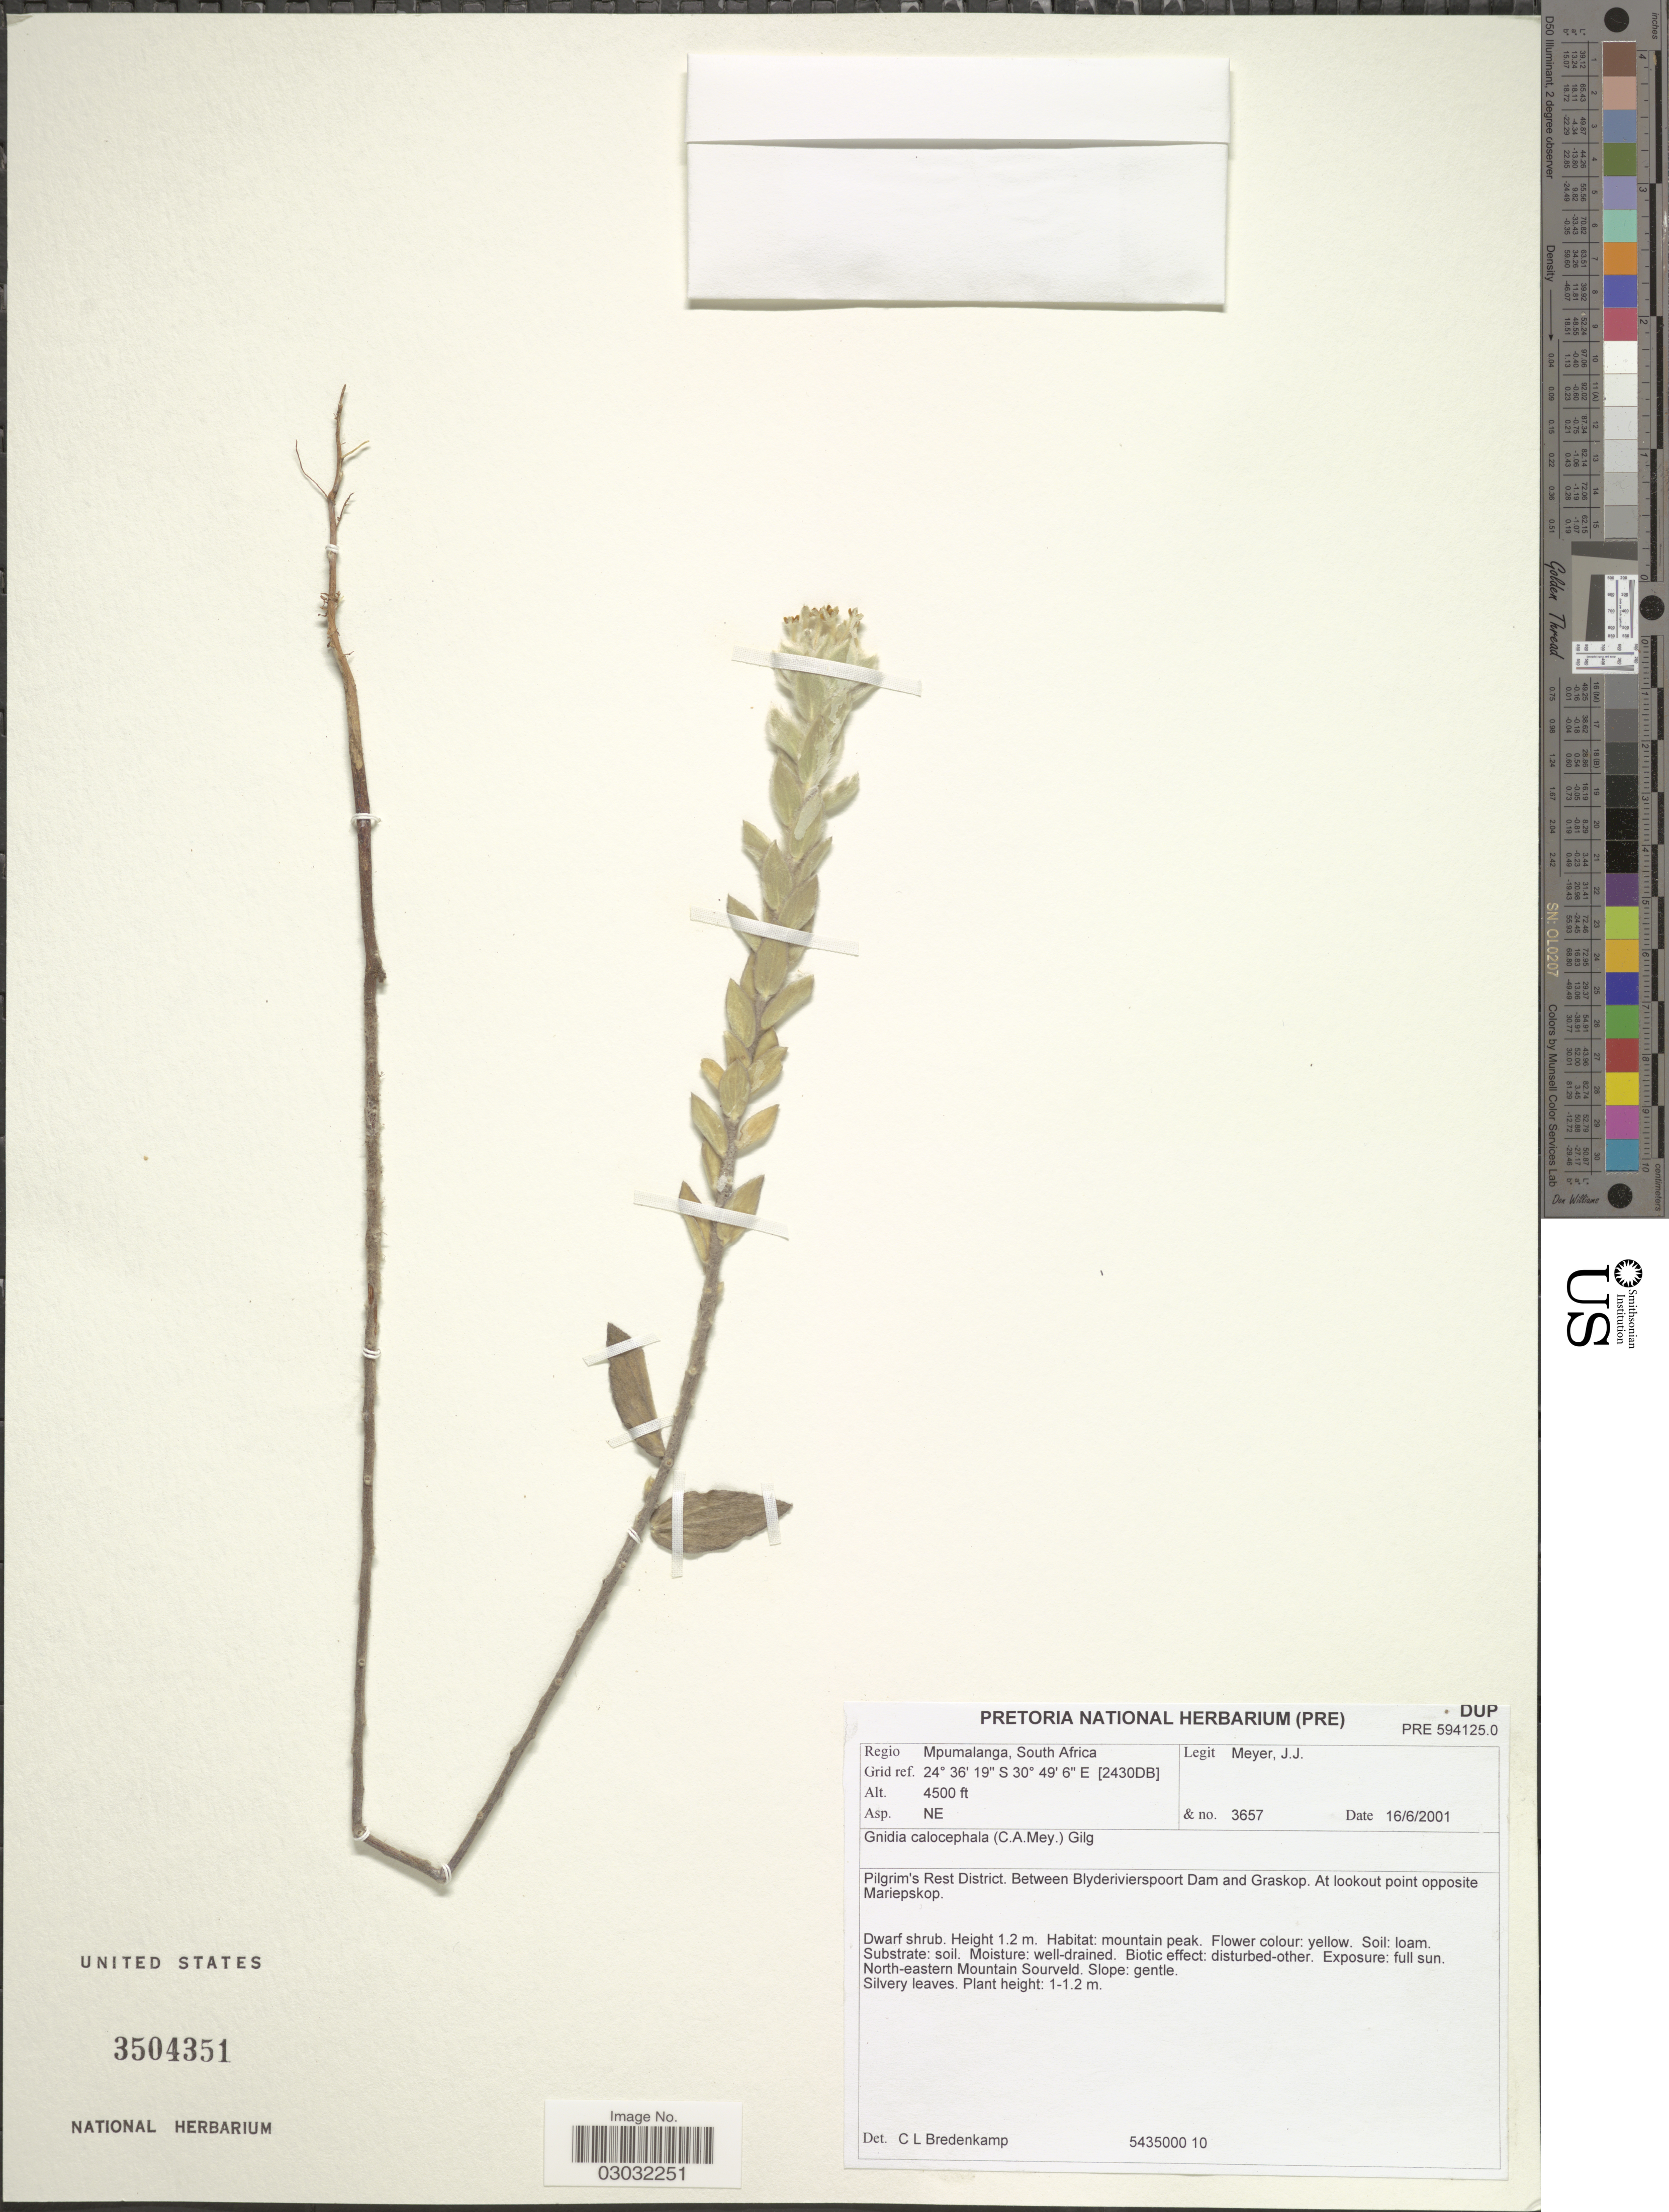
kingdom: Plantae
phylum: Tracheophyta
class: Magnoliopsida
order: Malvales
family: Thymelaeaceae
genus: Lasiosiphon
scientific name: Lasiosiphon calocephalus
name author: (Meisn.) Domke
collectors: J. Meyer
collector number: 3657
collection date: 2001-06-16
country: South Africa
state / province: Mpumalanga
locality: Regio Mpumalanga. Grid ref. [2430DB]. Pilgrim's Rest District. Between Blyderivierspoort Dam and Graskop. At lookout point opposite Mariepskop.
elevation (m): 1372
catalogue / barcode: US 3504351